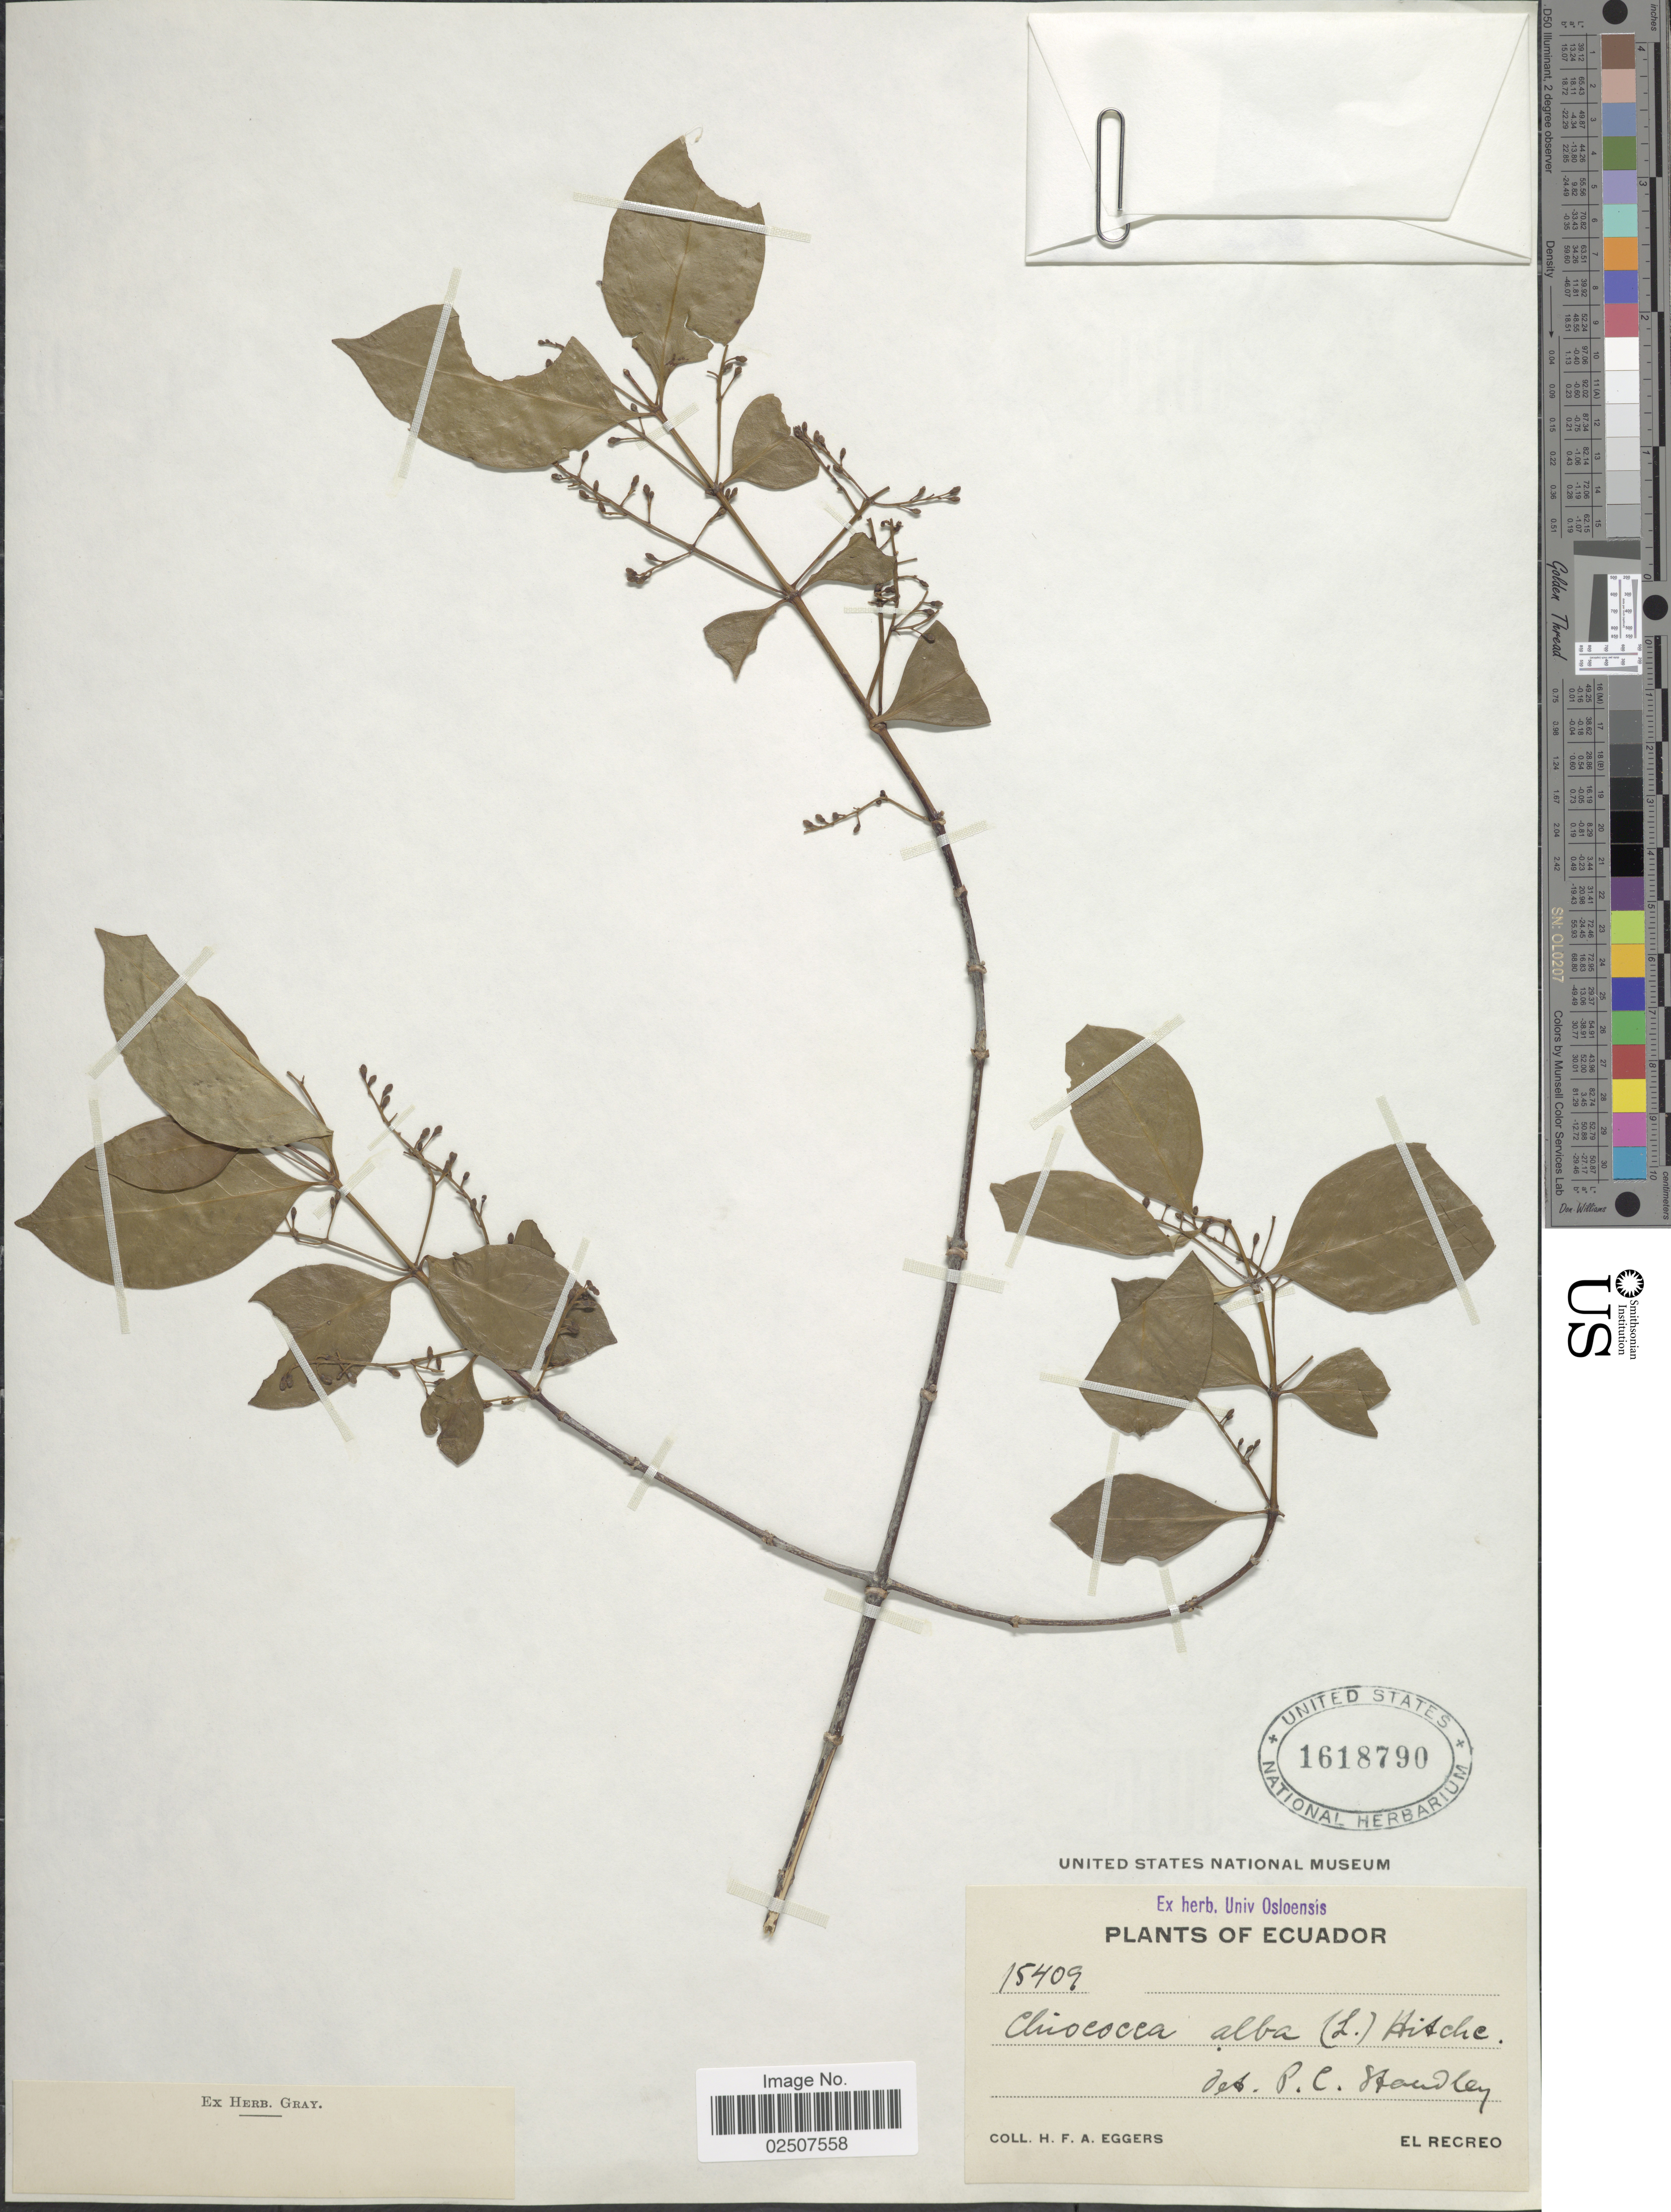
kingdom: Plantae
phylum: Tracheophyta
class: Magnoliopsida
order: Gentianales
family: Rubiaceae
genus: Chiococca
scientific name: Chiococca alba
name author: (L.) Hitchc.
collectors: H. F. A. von Eggers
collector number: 15409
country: Ecuador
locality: El Recreo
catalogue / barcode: US 1618790